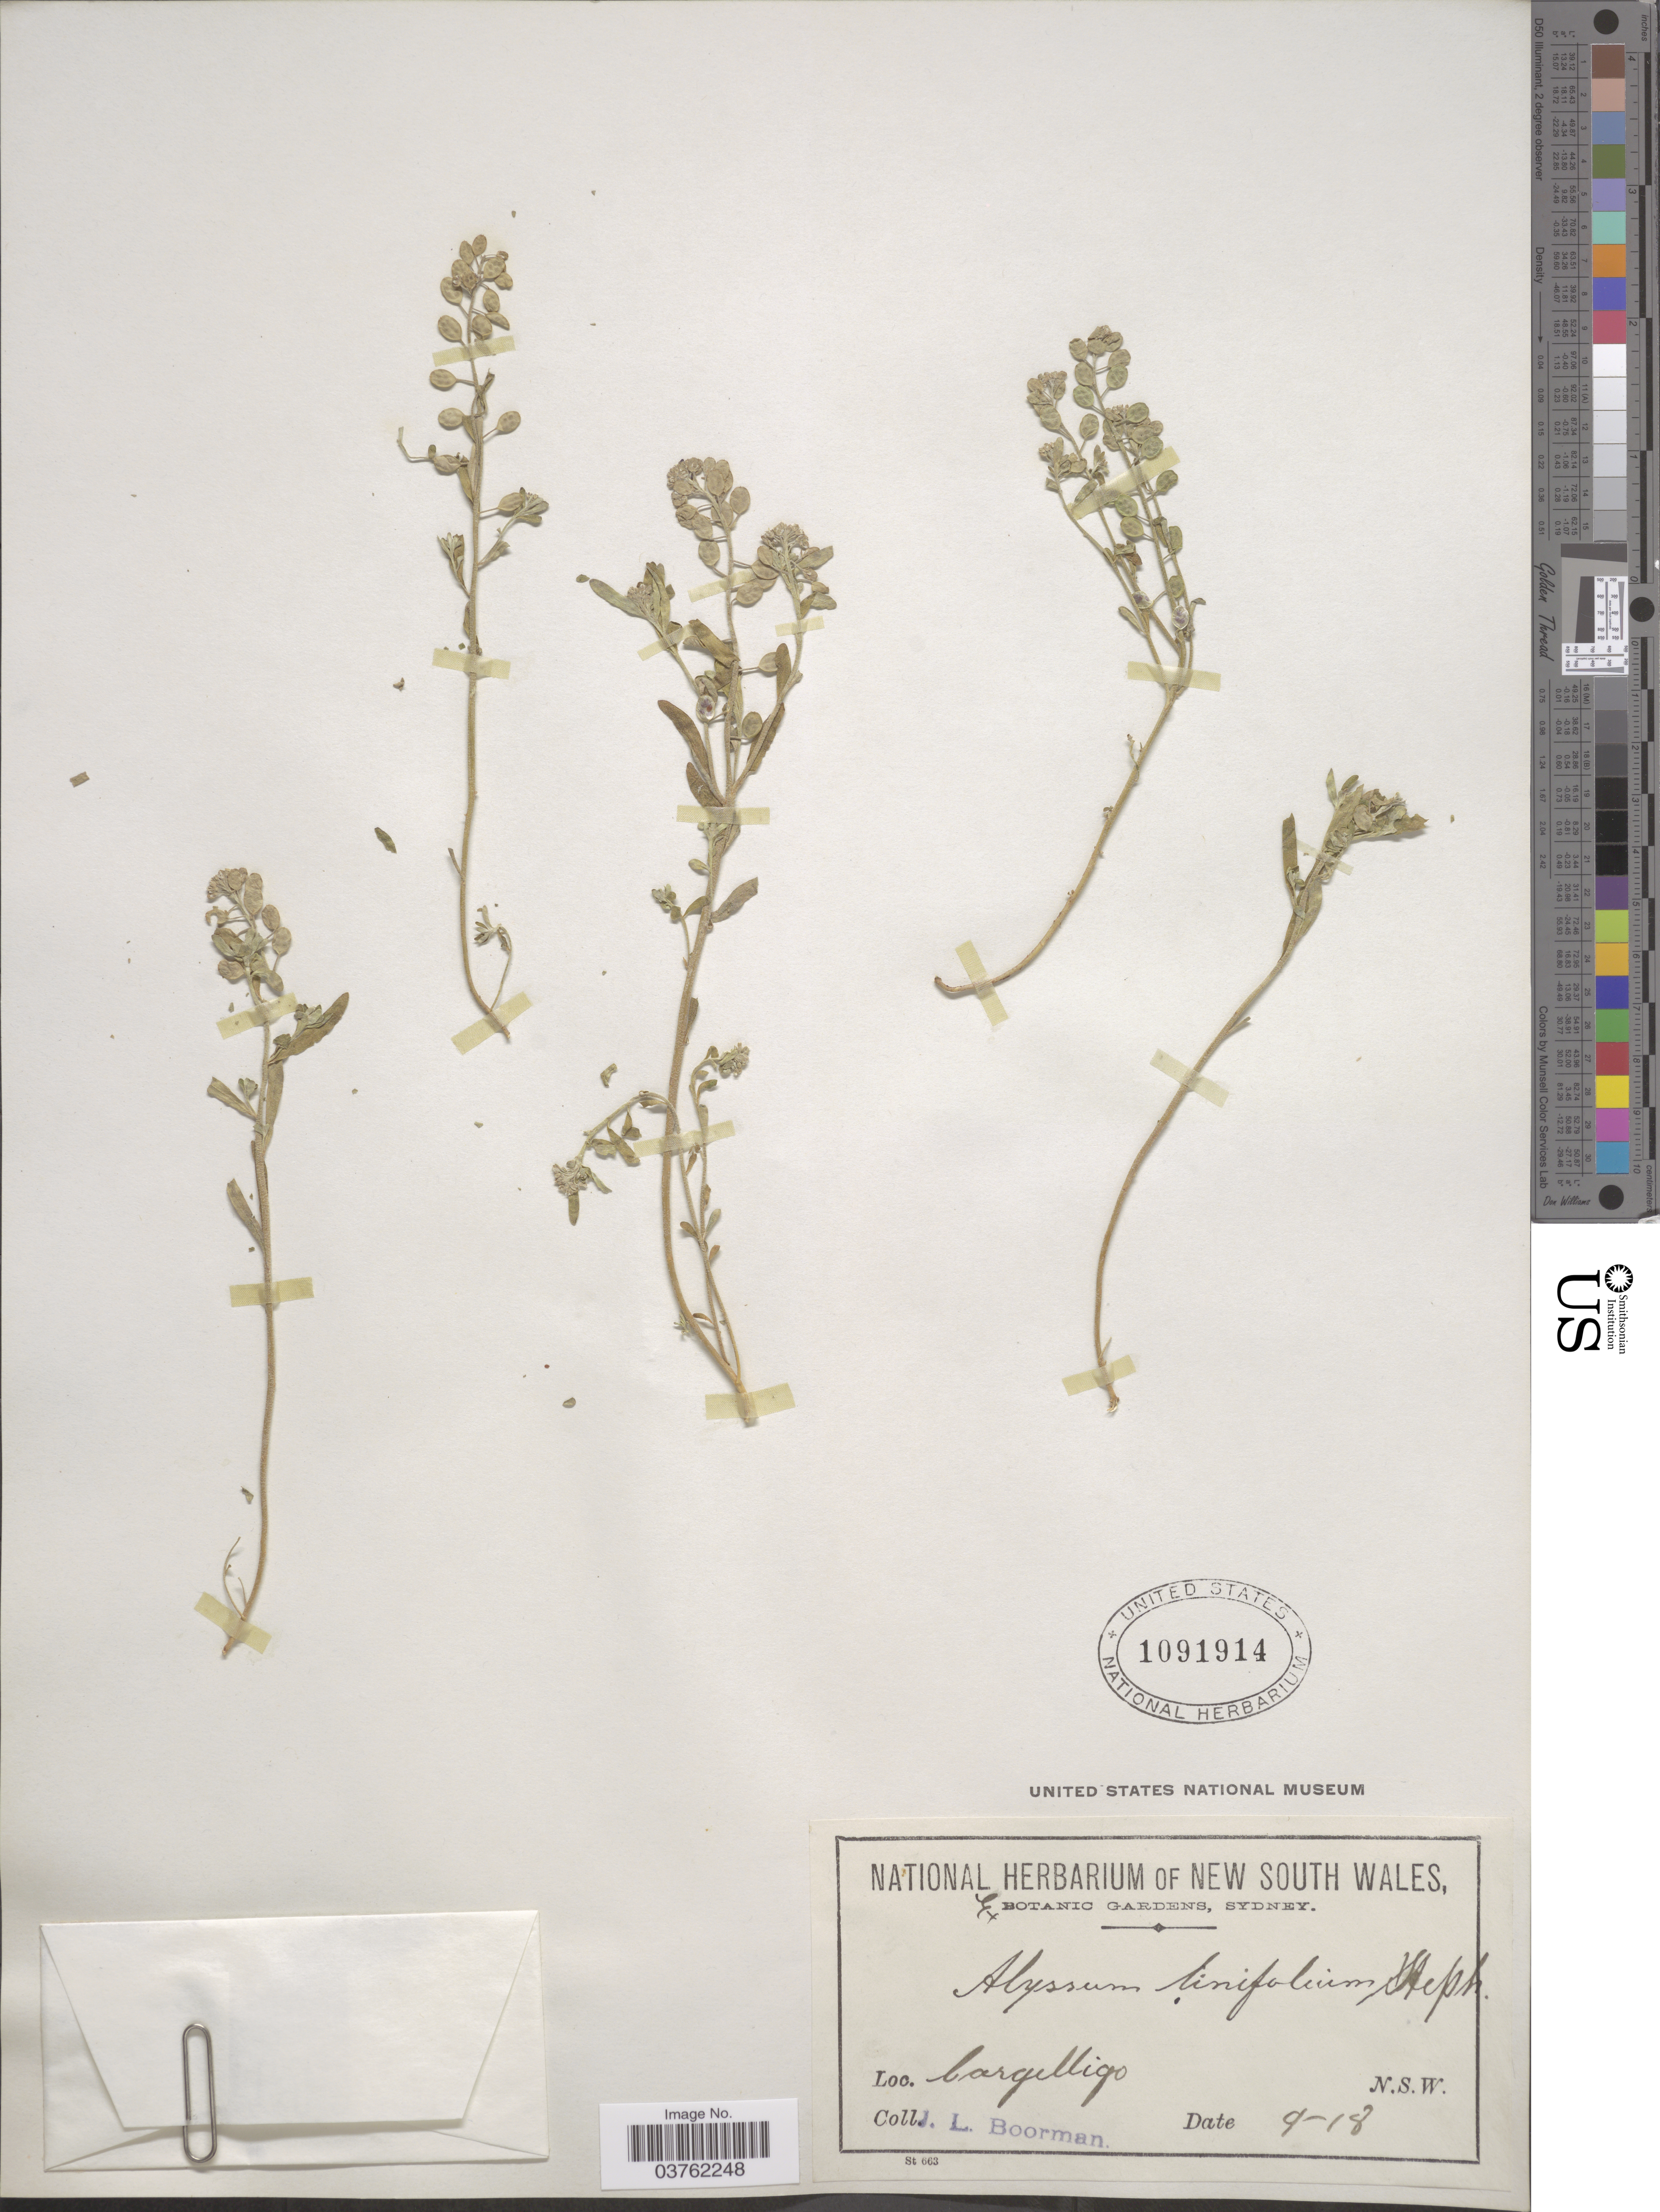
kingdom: Plantae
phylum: Tracheophyta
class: Magnoliopsida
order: Brassicales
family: Brassicaceae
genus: Alyssum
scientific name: Alyssum linifolium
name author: Stephan ex Willd.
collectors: J. Boorman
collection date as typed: Transcribed d/m/y: /9/18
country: Australia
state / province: New South Wales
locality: Cargelligo.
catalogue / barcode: US 1091914